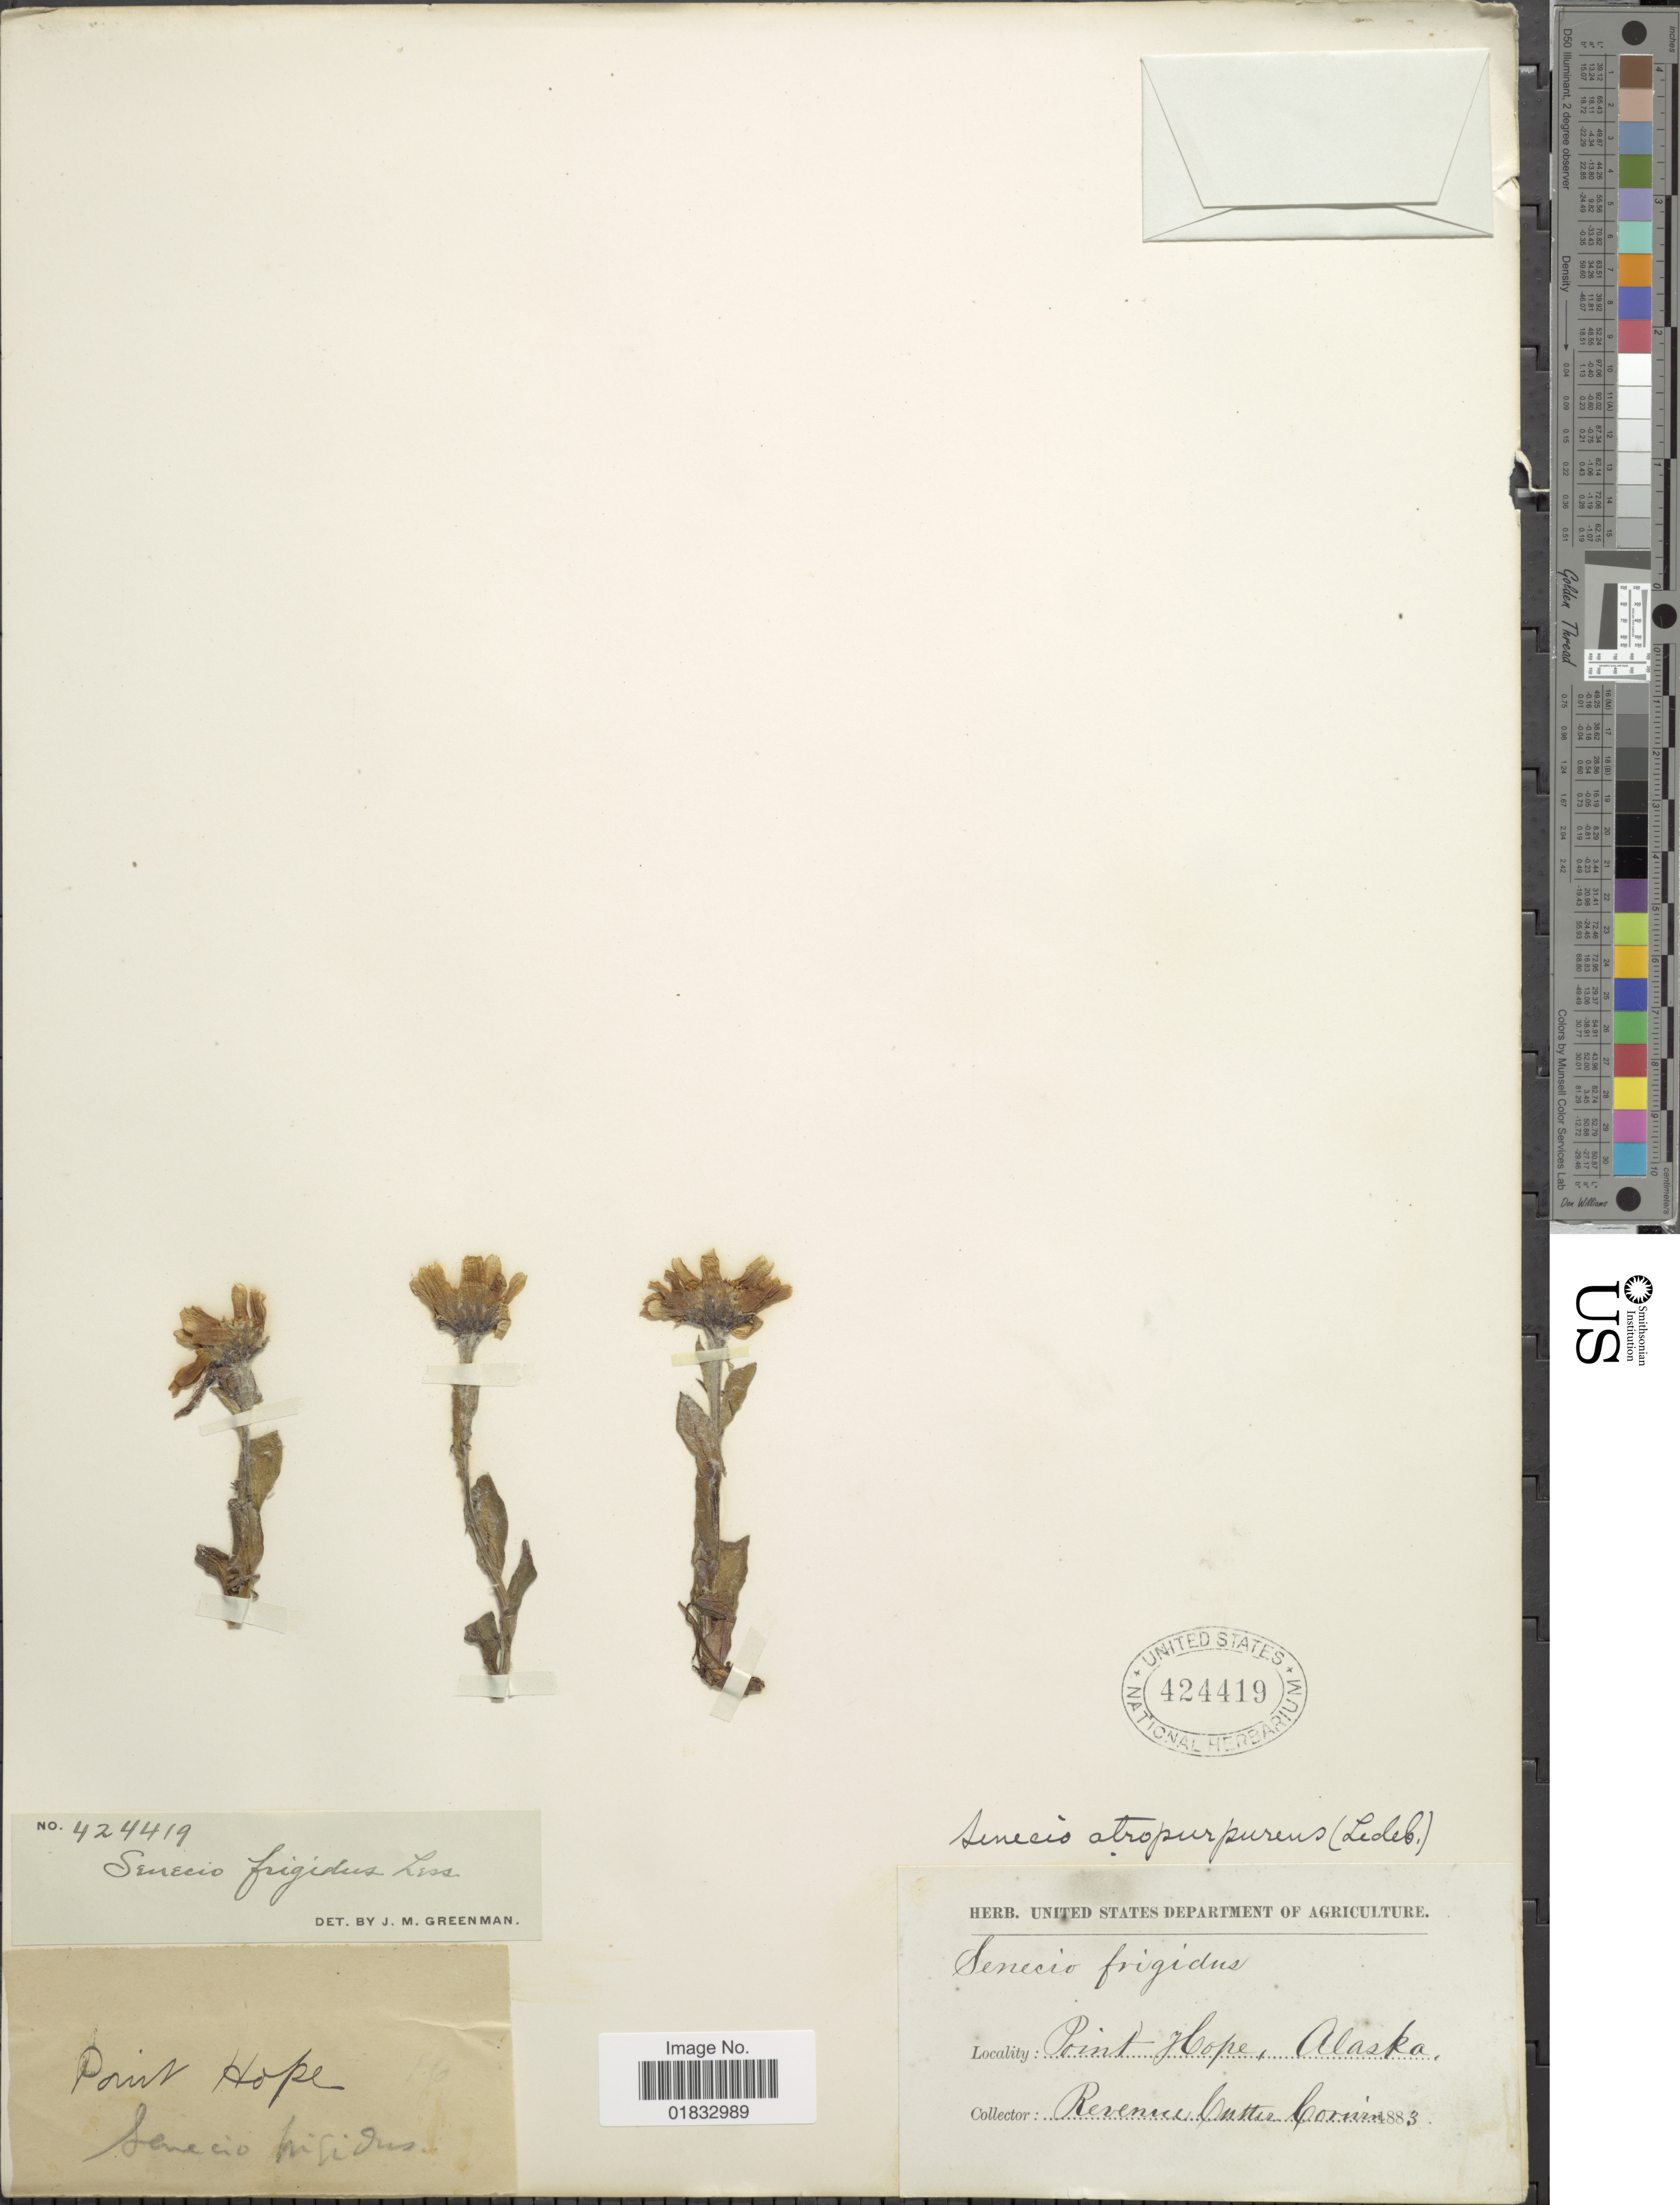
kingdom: Plantae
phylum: Tracheophyta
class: Magnoliopsida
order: Asterales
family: Asteraceae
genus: Tephroseris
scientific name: Tephroseris frigida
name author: (Richardson) Holub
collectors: C. Cornin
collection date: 1883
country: United States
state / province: Alaska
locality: Point Hope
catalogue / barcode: US 424419